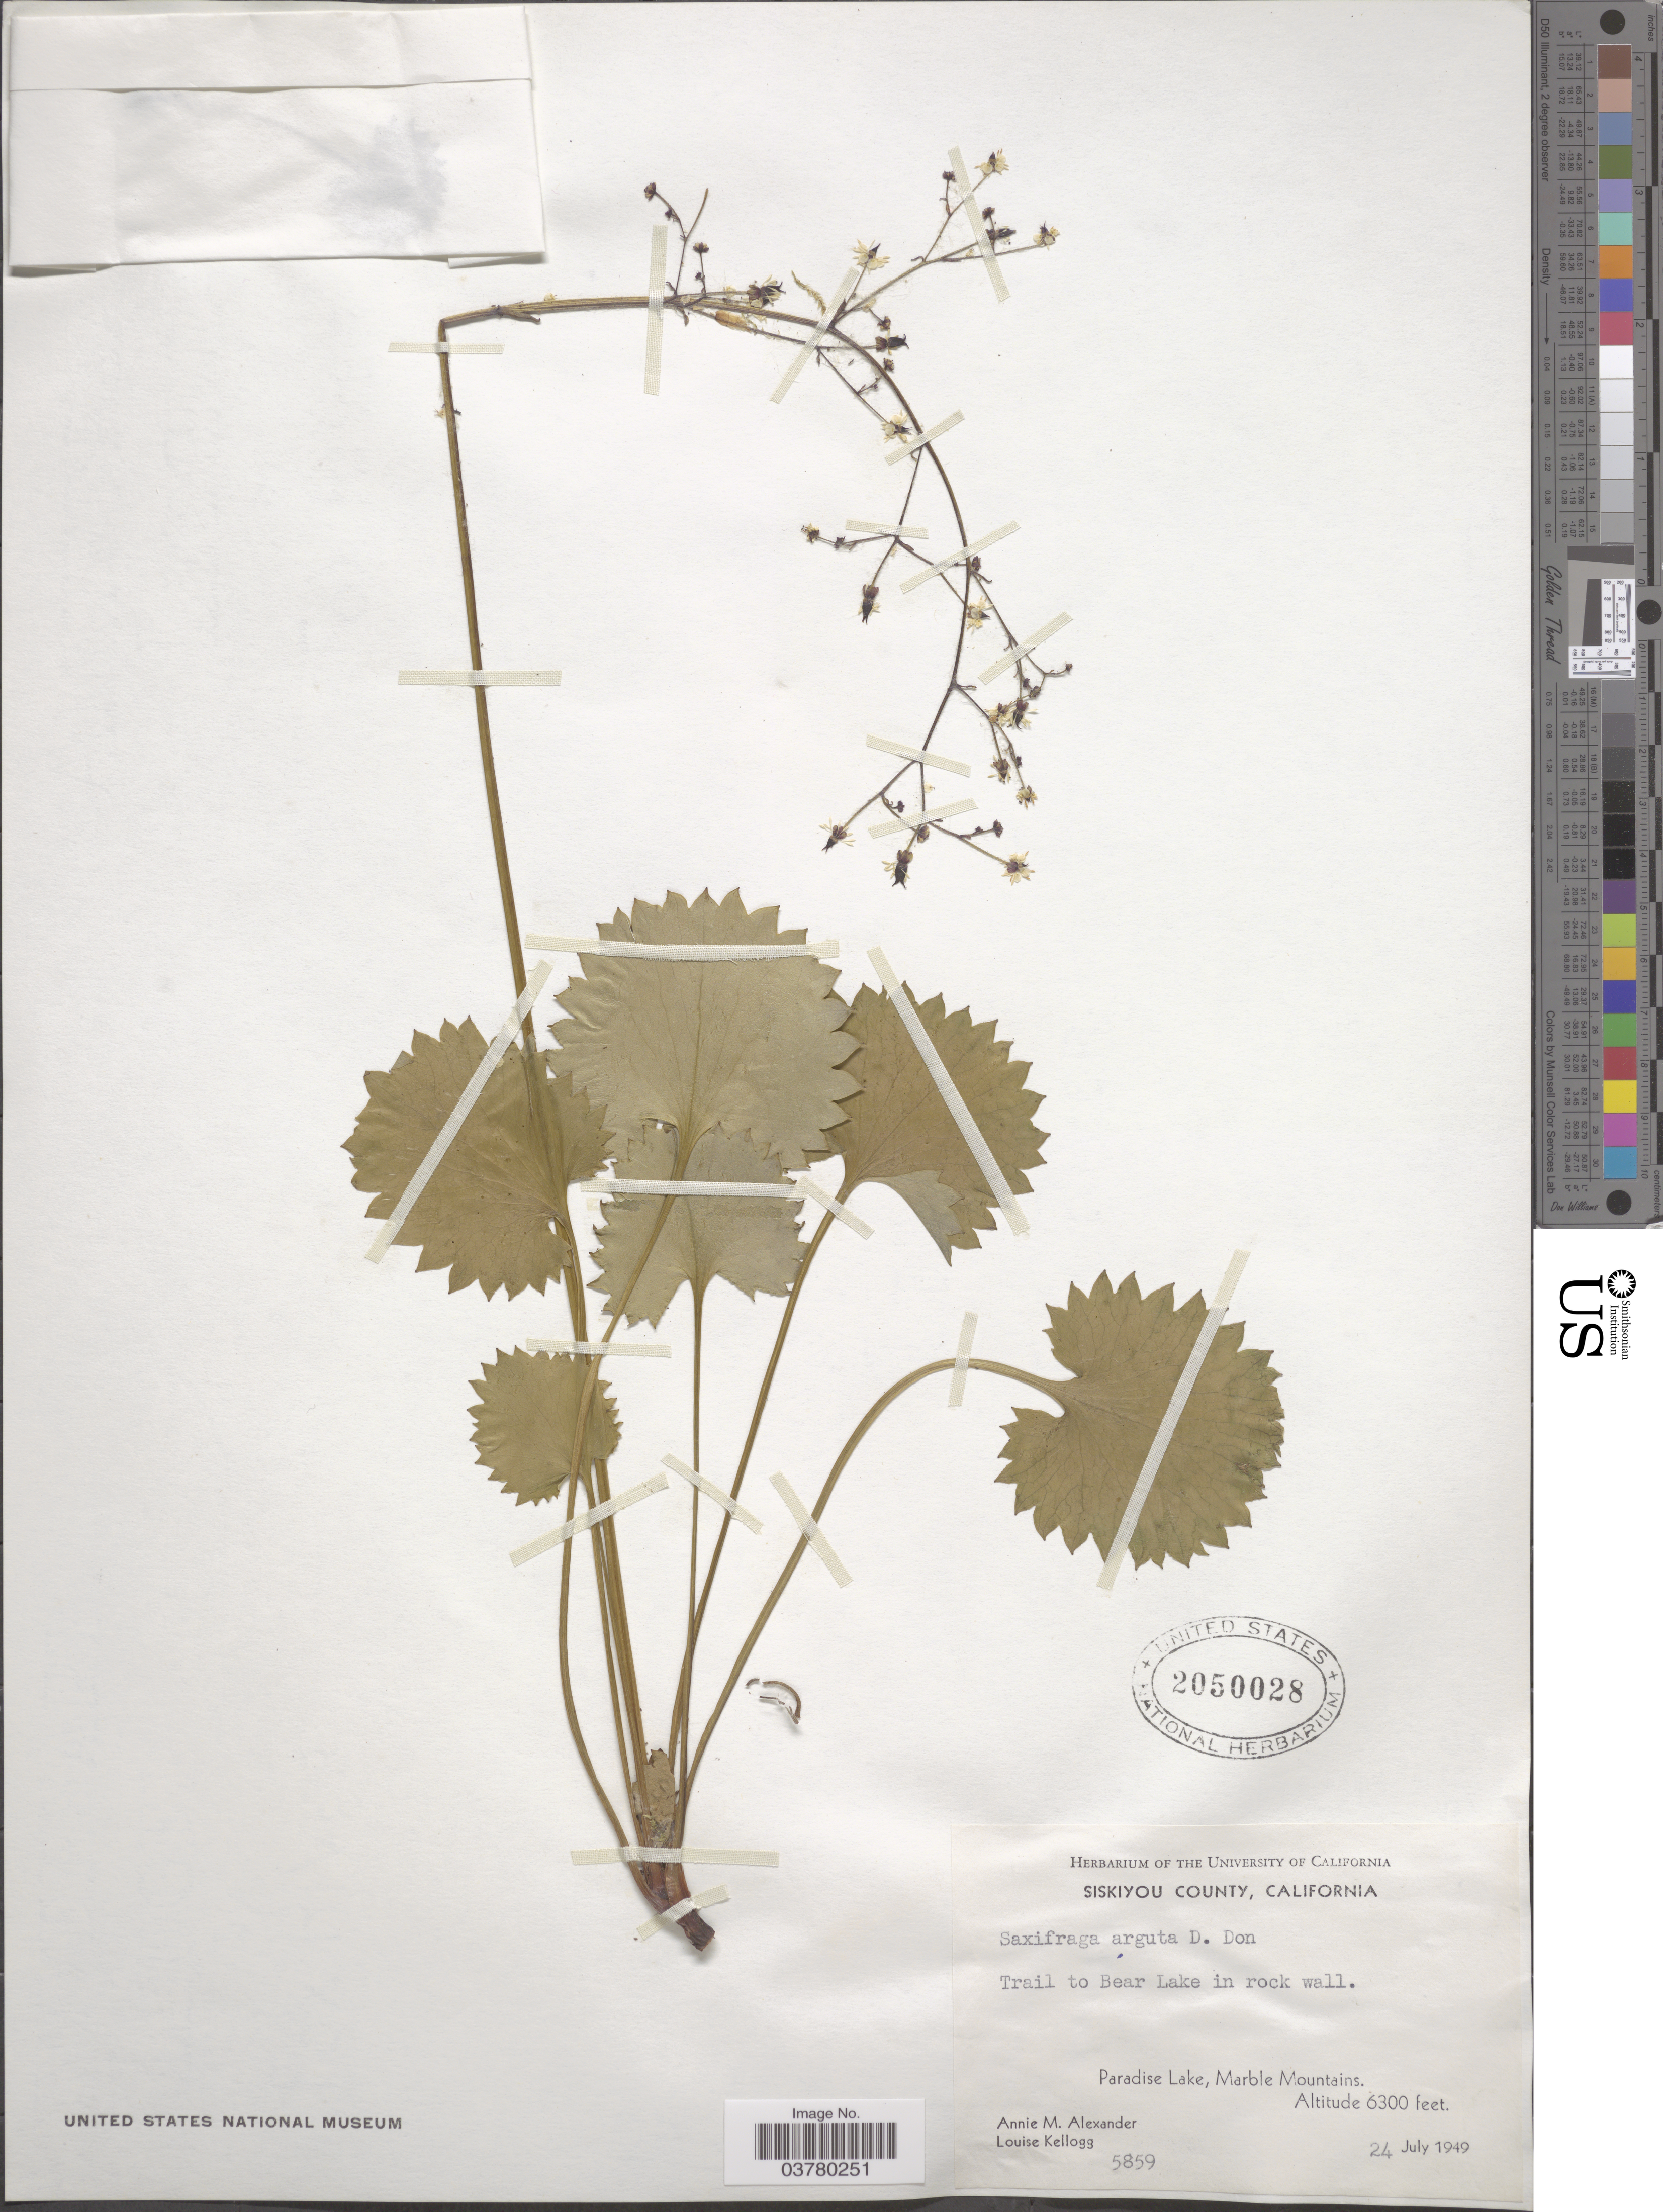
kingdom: Plantae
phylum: Tracheophyta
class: Magnoliopsida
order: Saxifragales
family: Saxifragaceae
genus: Micranthes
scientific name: Micranthes odontoloma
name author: (Piper) A. Heller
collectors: A. M. Alexander & L. Kellogg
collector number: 5859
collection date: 1949-07-24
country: United States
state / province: California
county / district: Siskiyou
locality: Siskiyou County. Trail to Bear Lake in rock wall. Paradise Lake, Marble Mountains.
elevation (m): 1920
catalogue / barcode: US 2050028